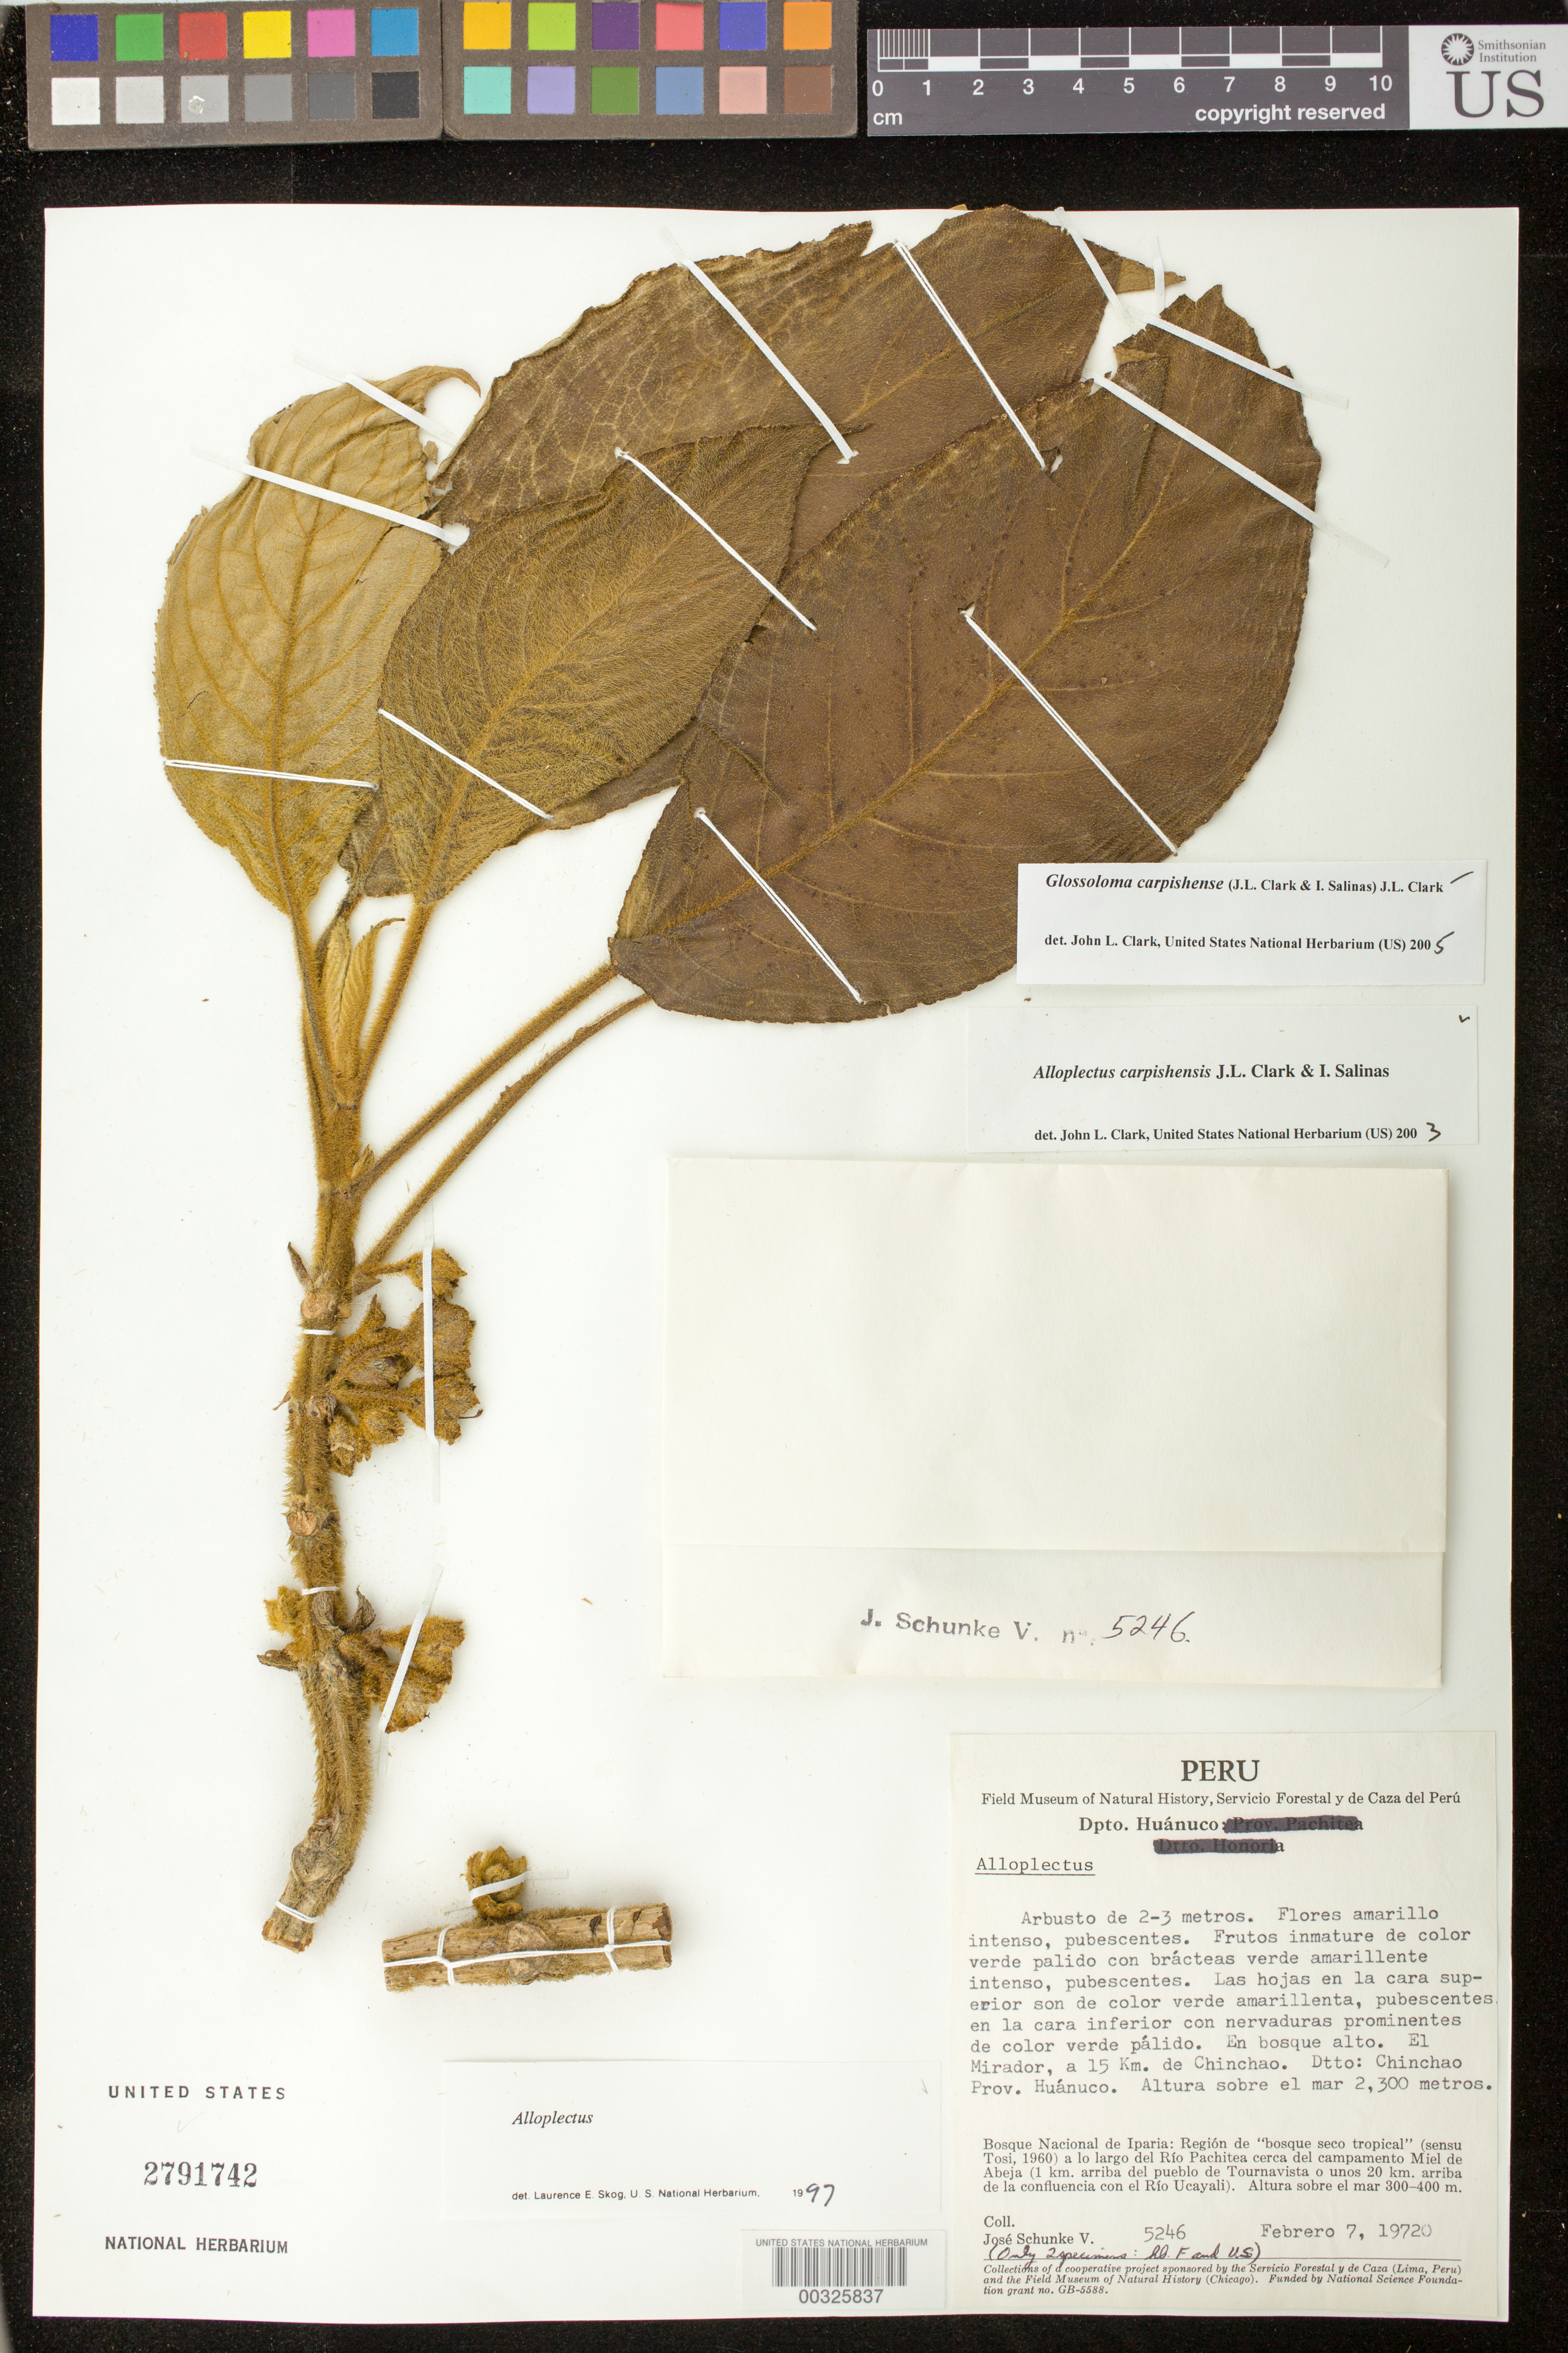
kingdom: Plantae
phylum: Tracheophyta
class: Magnoliopsida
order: Lamiales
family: Gesneriaceae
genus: Glossoloma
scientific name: Glossoloma carpishense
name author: (J.L. Clark & I. Salinas) J.L. Clark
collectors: J. Schunke Vigo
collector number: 5246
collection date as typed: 07 Feb 1972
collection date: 1972-02-07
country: Peru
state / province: Huánuco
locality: Prov. Huánuco, dtto. Chincao, El Mirador, a 15 km de Chinchao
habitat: Bosque alto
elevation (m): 2300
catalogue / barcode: US 2791742